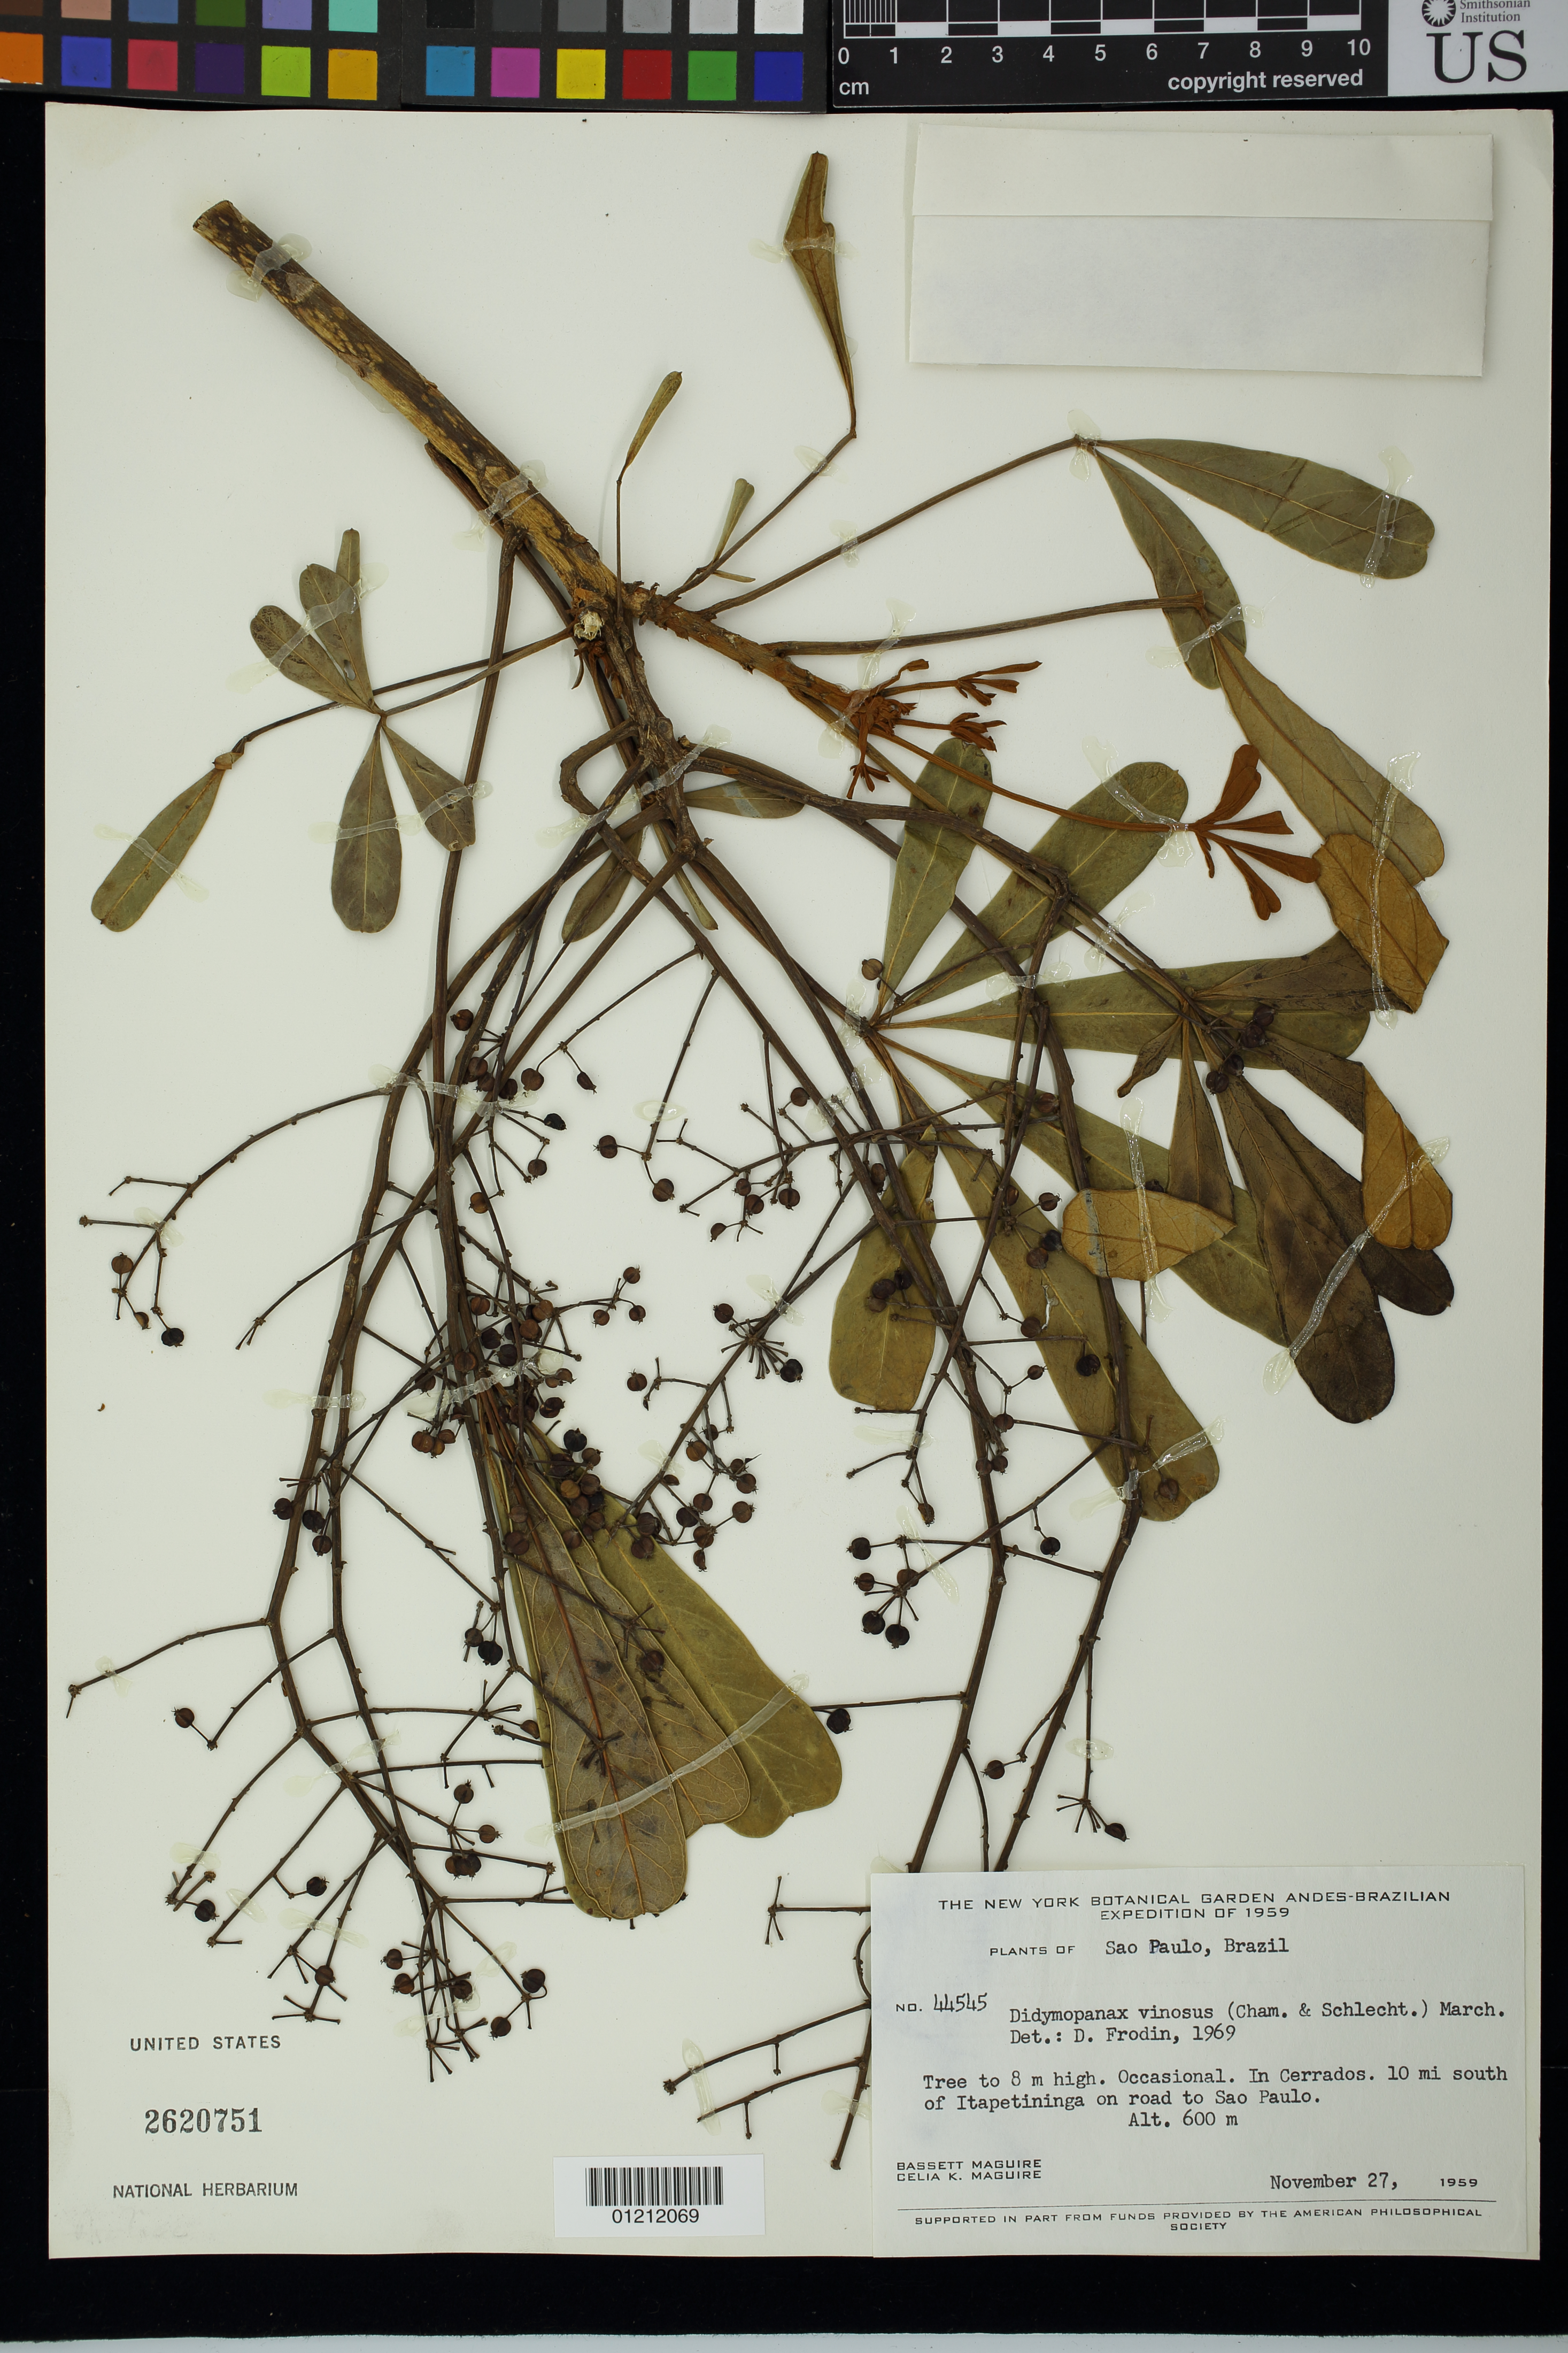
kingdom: Plantae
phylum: Tracheophyta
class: Magnoliopsida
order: Apiales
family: Araliaceae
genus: Schefflera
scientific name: Schefflera vinosa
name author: (Cham. & Schltdl.) Frodin & Fiaschi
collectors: B. Maguire & C. K. Maguire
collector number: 44545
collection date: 1959-11-27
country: Brazil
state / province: São Paulo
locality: In Cerrados. 10 mi S of Itapetininga on road to São Paulo.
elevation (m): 600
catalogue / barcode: US 2620751